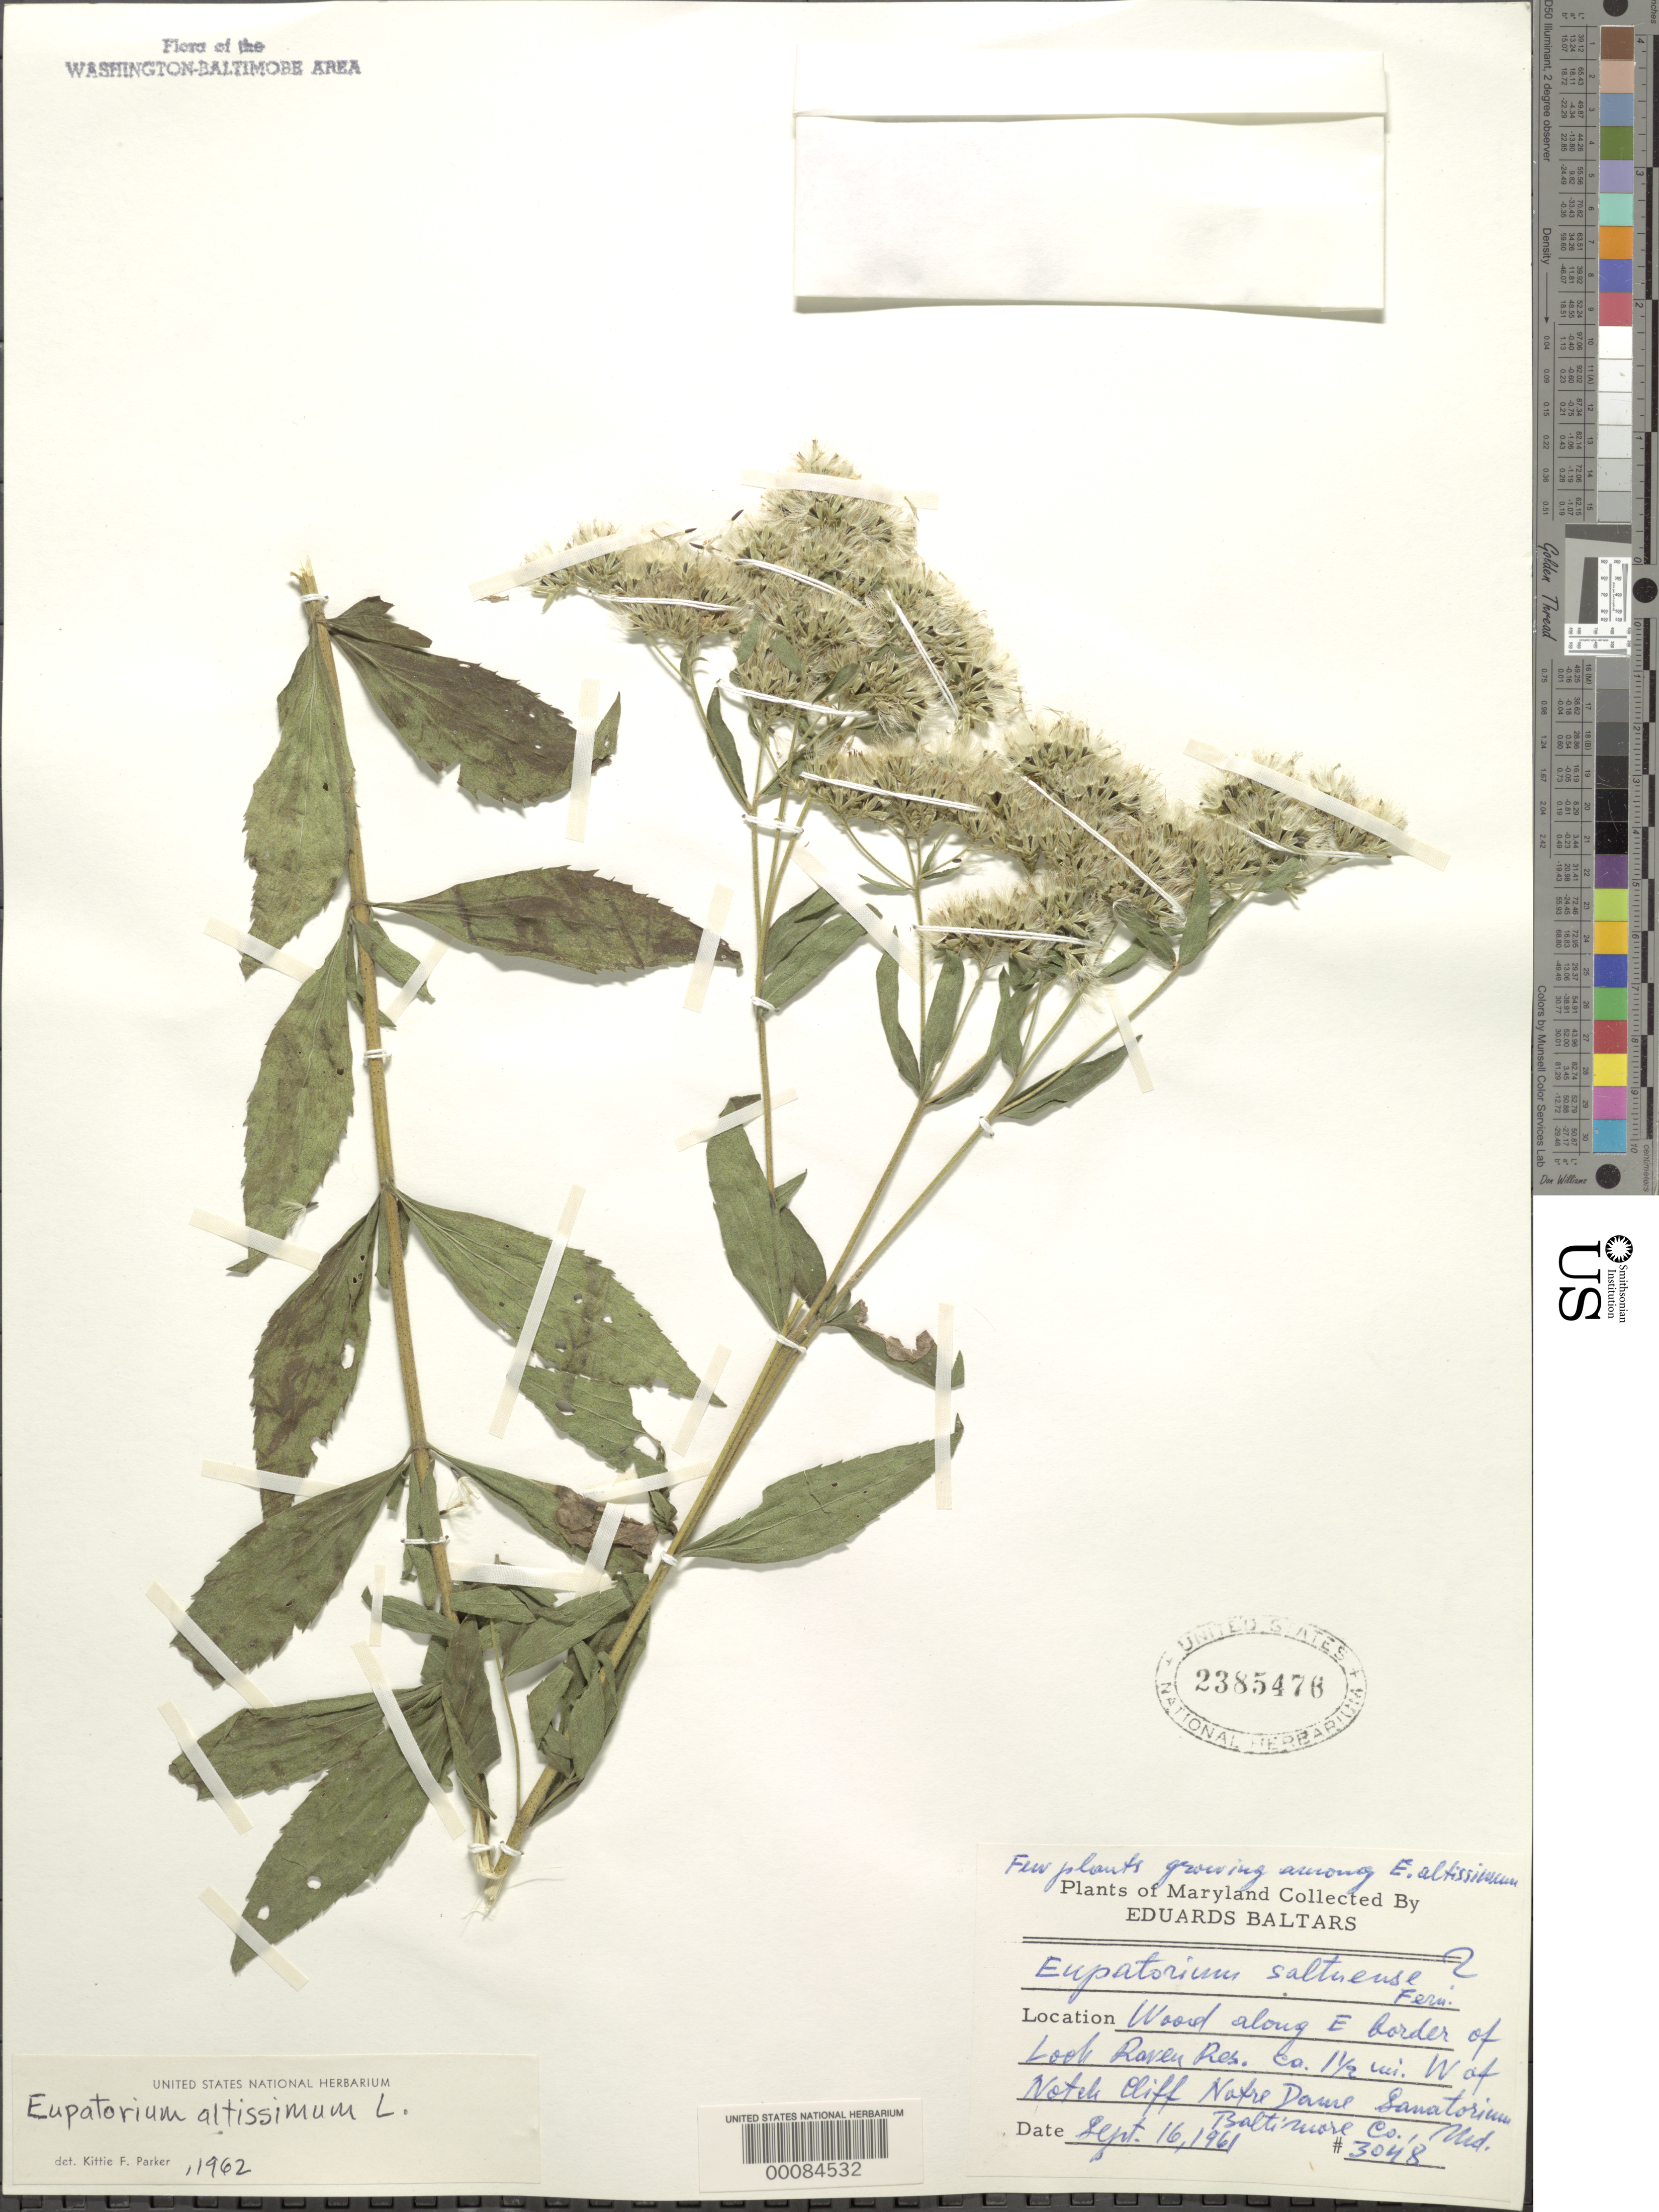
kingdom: Plantae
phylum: Tracheophyta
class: Magnoliopsida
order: Asterales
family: Asteraceae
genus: Eupatorium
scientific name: Eupatorium altissimum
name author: L.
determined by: Parker, K. L.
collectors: E. Baltars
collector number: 3048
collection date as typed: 16 Sep 1961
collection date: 1961-09-16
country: United States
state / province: Maryland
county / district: City of Baltimore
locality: Lock Raven Reservoir east border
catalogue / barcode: US 2385476